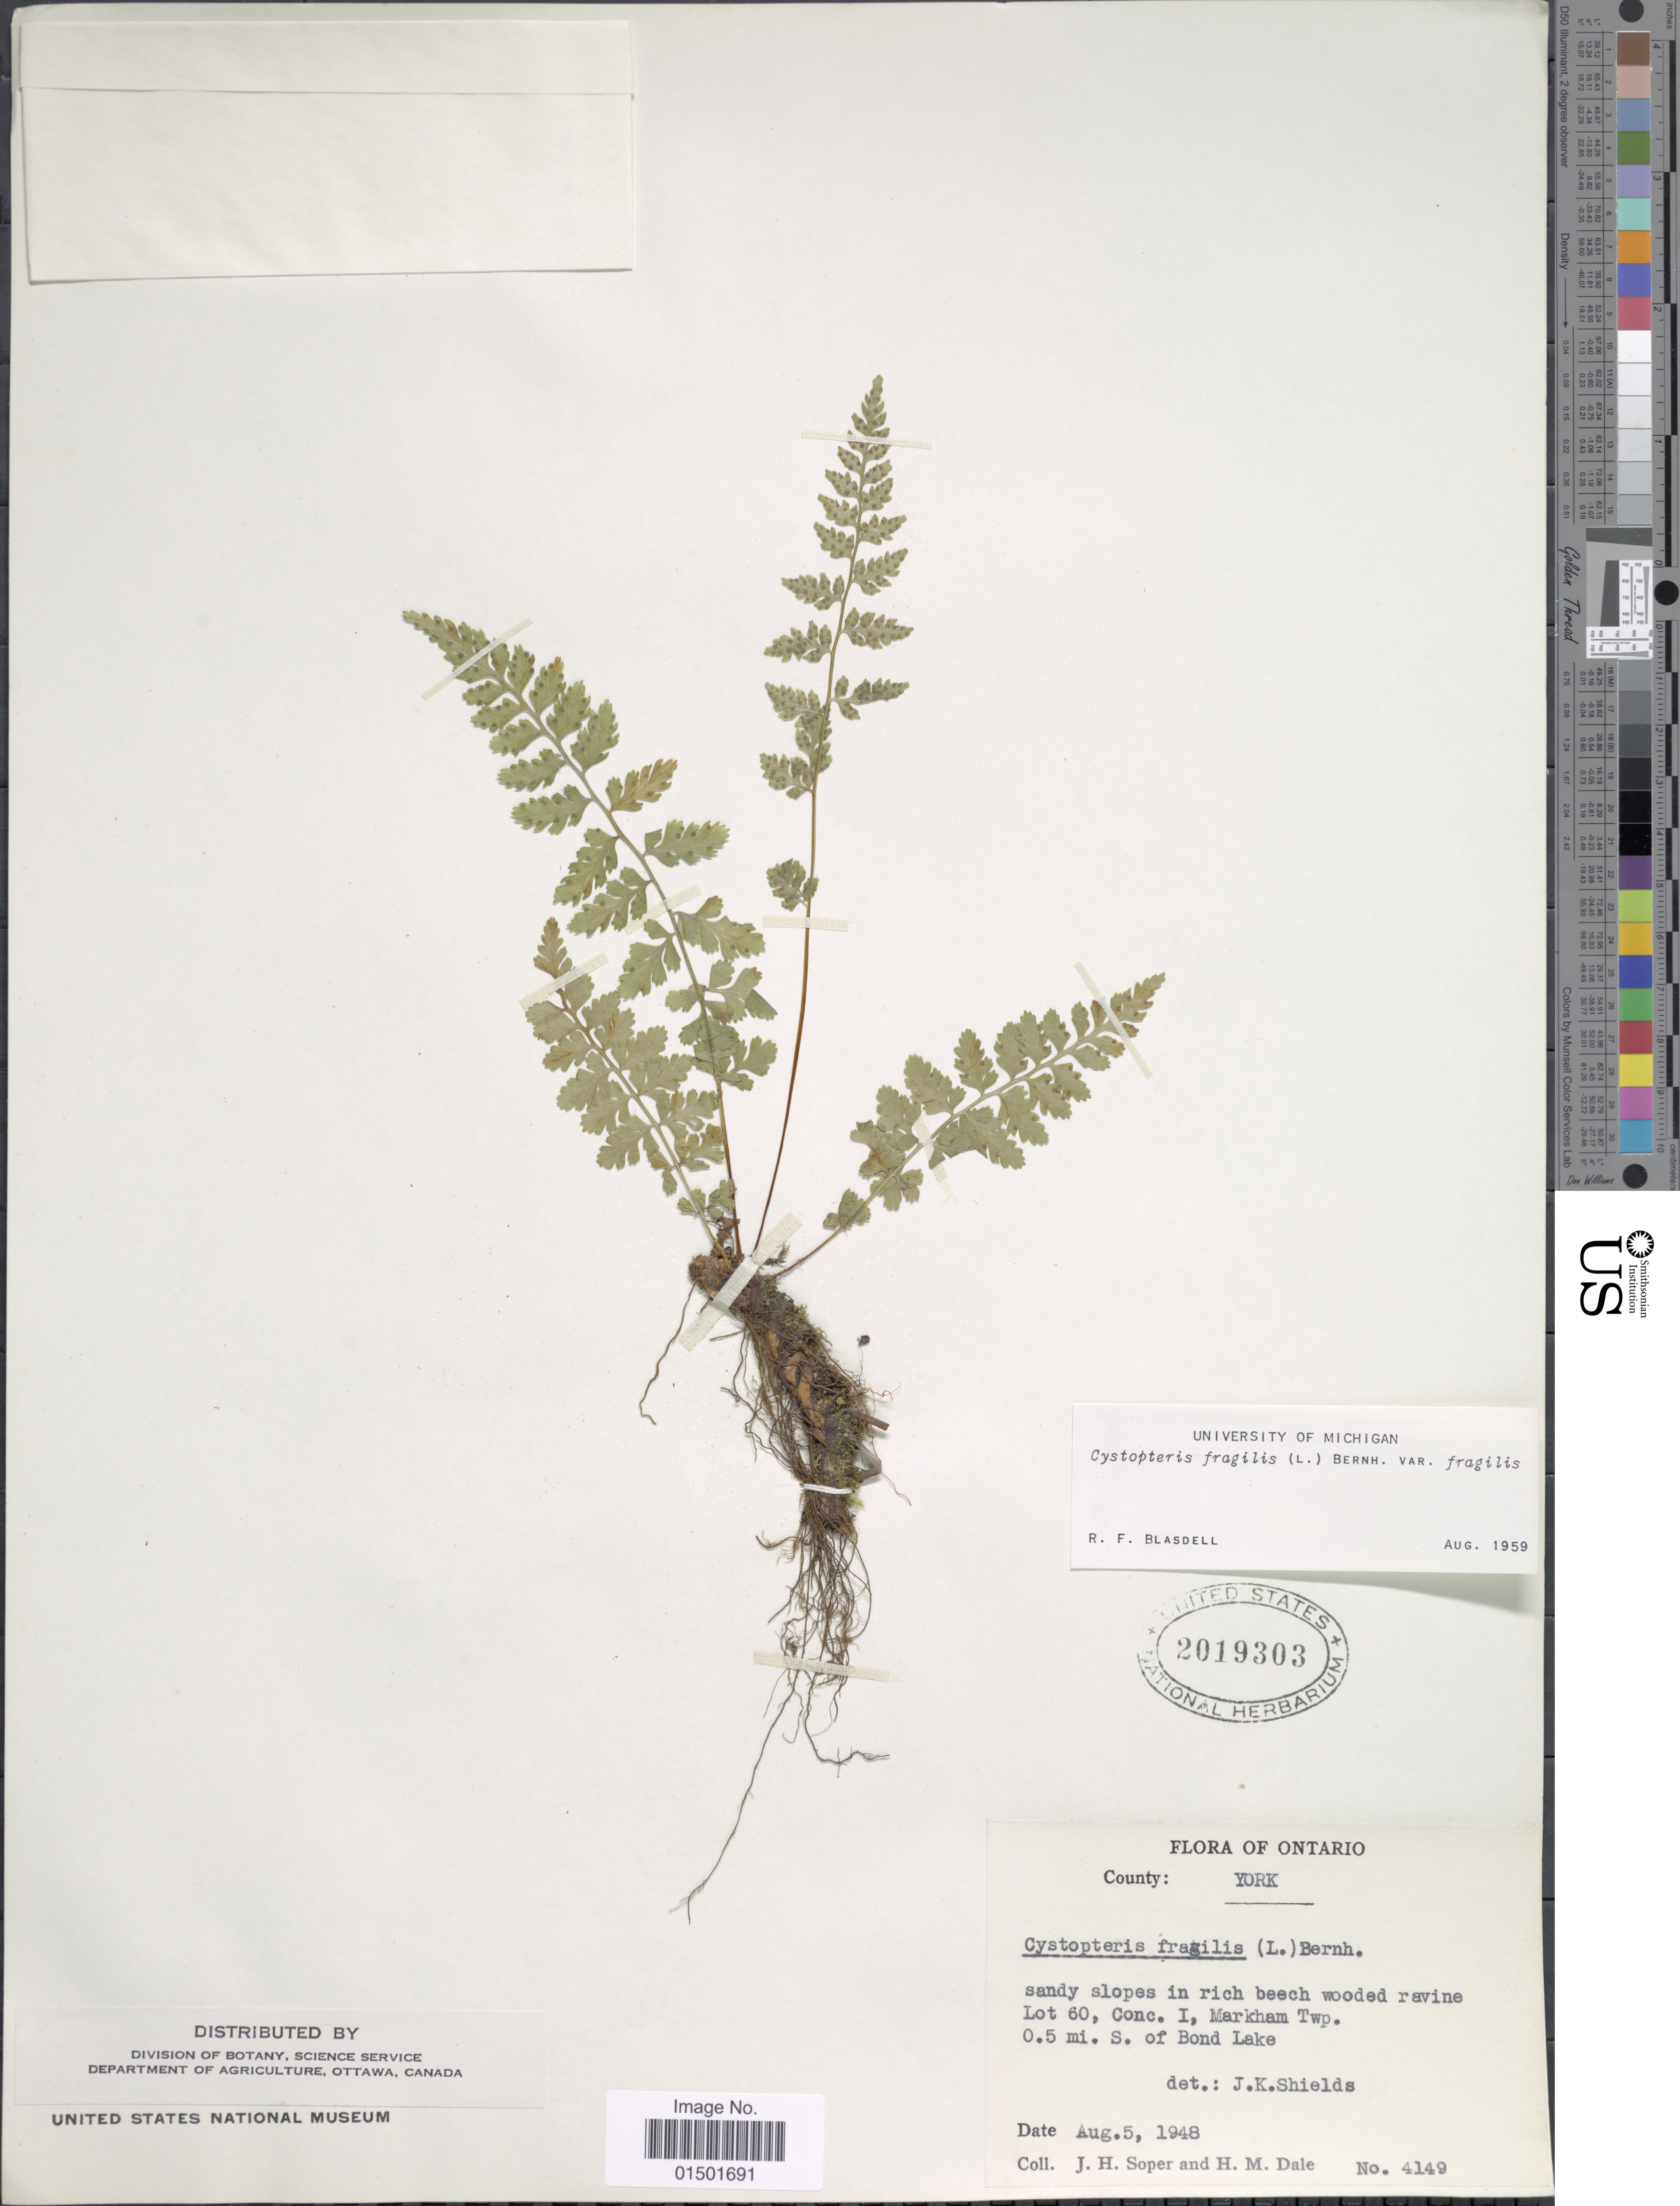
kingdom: Plantae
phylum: Tracheophyta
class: Polypodiopsida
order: Polypodiales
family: Cystopteridaceae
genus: Cystopteris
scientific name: Cystopteris fragilis var. fragilis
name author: (L.) Bernh.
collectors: J. H. Soper & H. M. Dale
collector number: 4149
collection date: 1948-08-05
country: Canada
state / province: Ontario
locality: County: York. sandy slopes in rich beech wooded ravine Lot 60, Conc. I, Markham Twp. 0.5 mi. S. of Bond Lake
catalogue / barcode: US 2019303